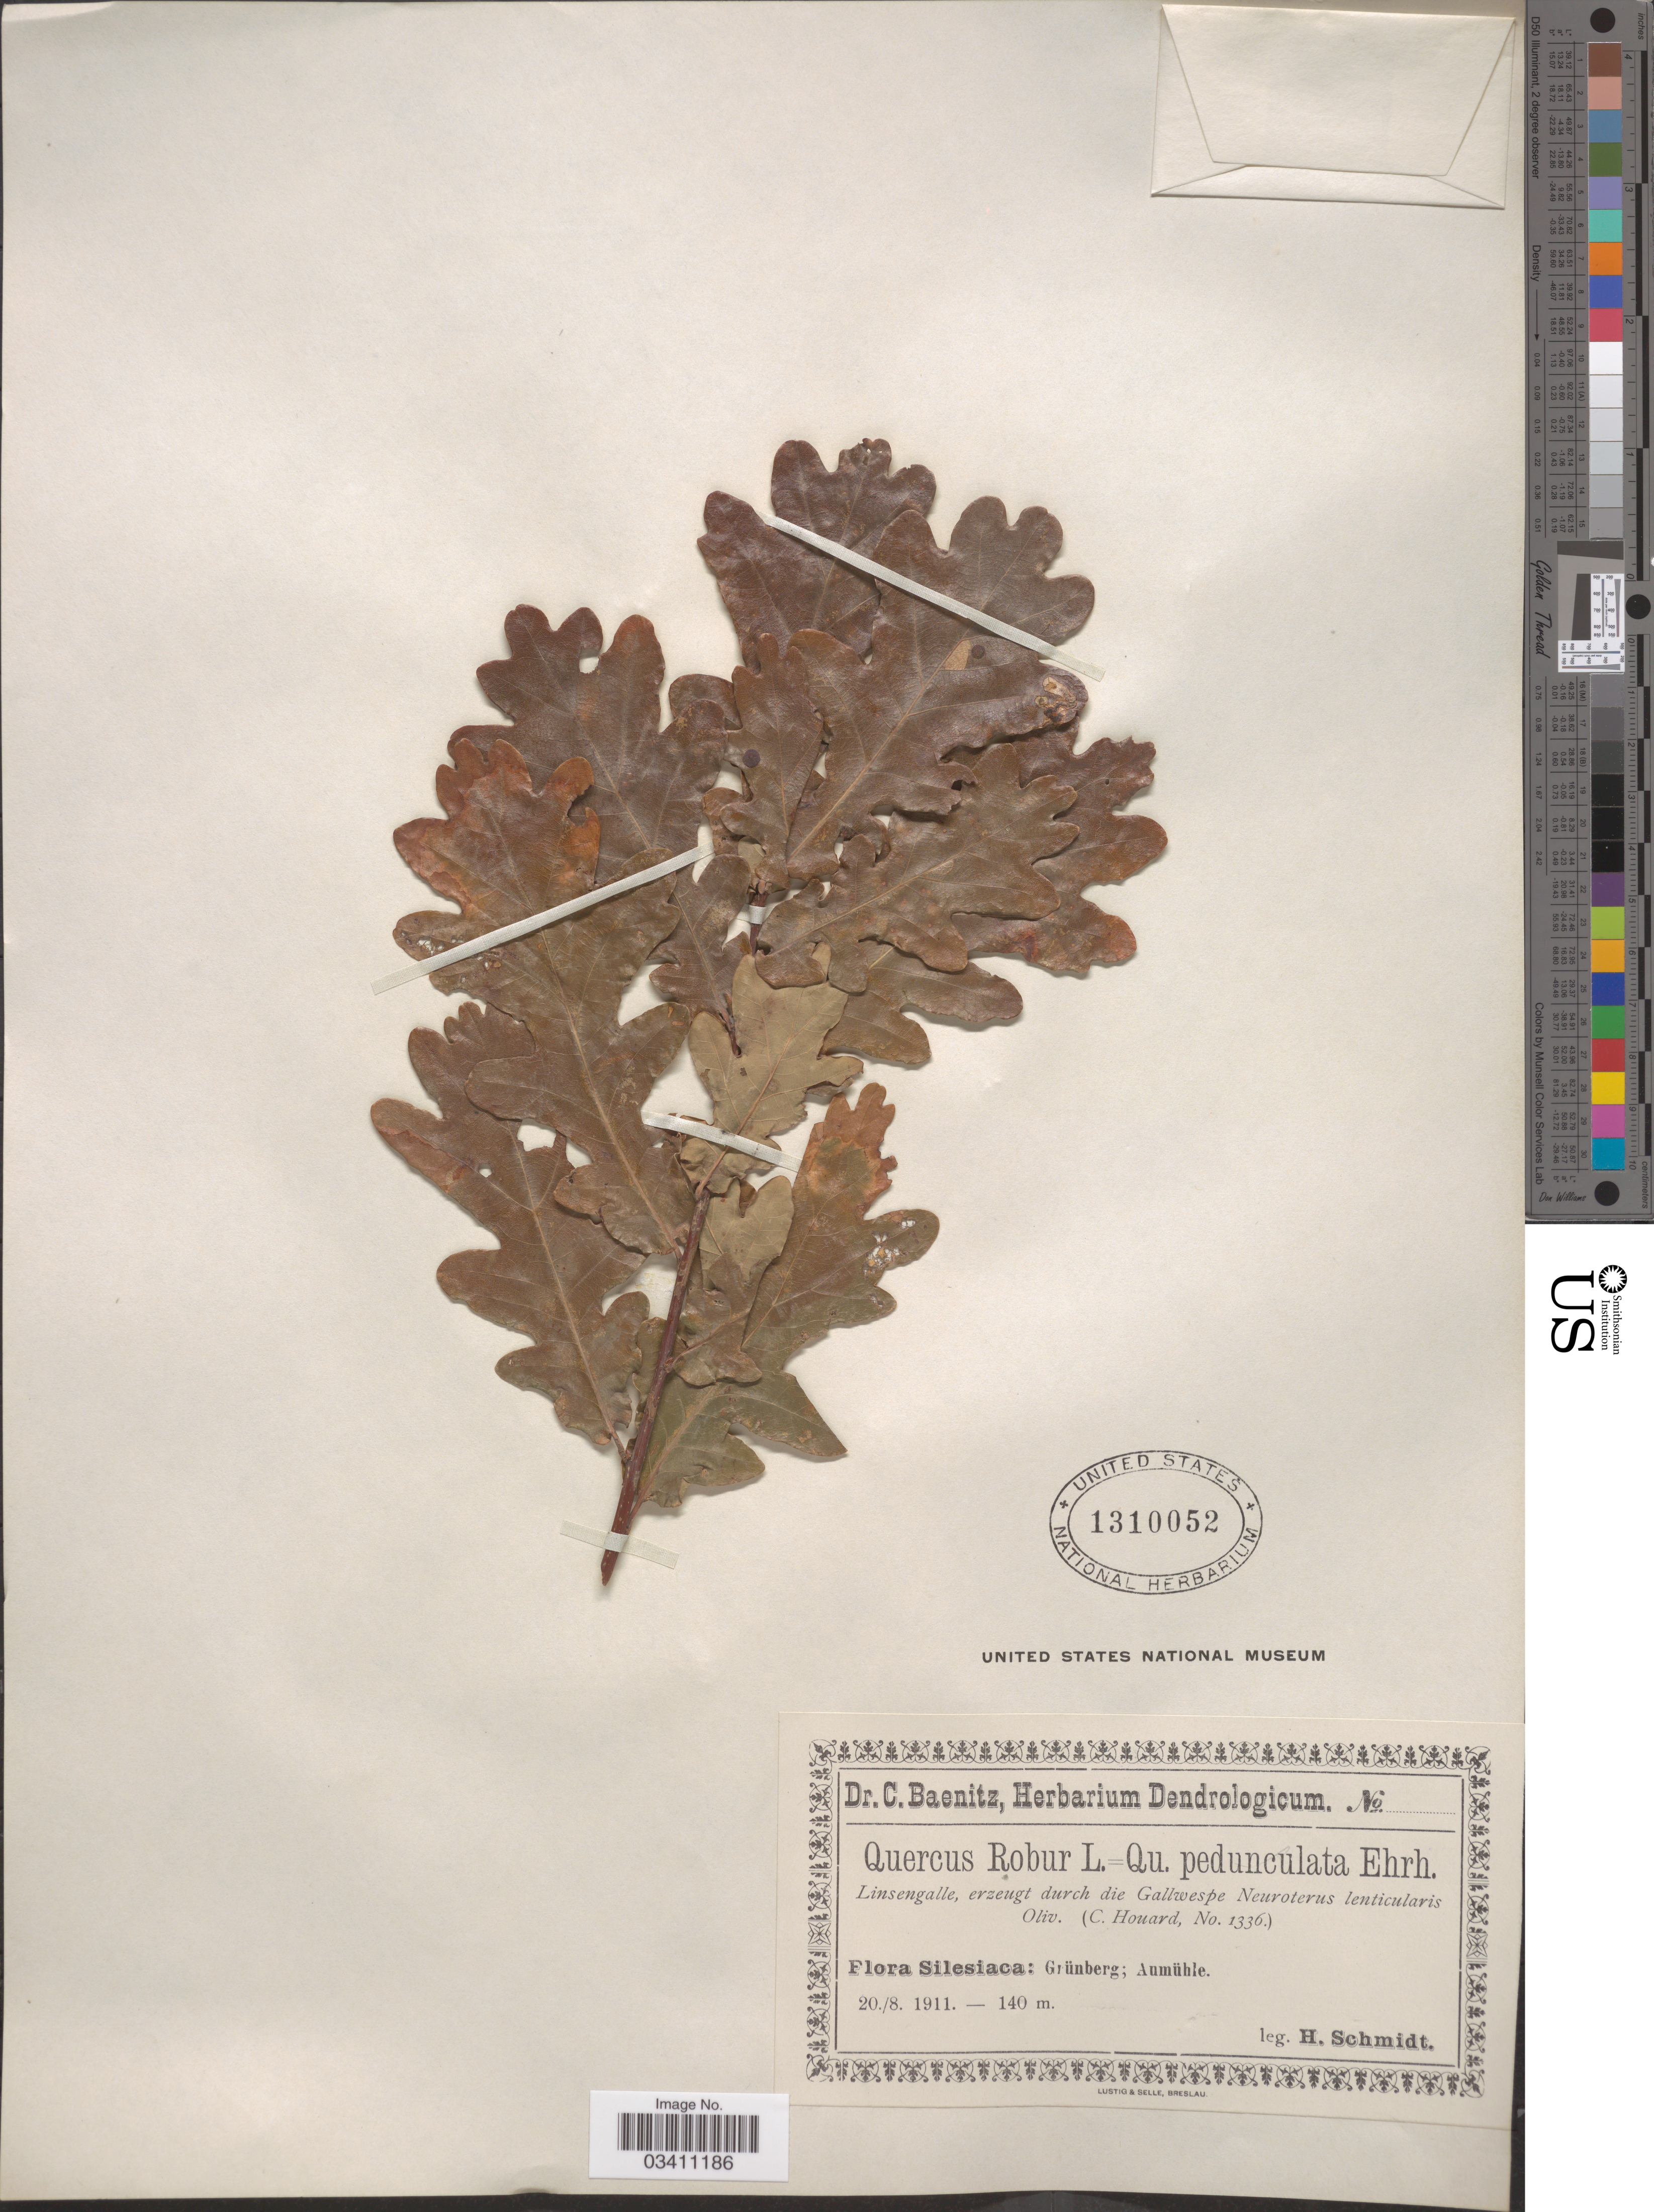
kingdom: Plantae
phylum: Tracheophyta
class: Magnoliopsida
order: Fagales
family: Fagaceae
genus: Quercus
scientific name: Quercus robur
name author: L.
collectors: H. Schmidt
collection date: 1911-08-20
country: Poland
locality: Silesiaca: Grünberg; Aumühle.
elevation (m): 140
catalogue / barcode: US 1310052